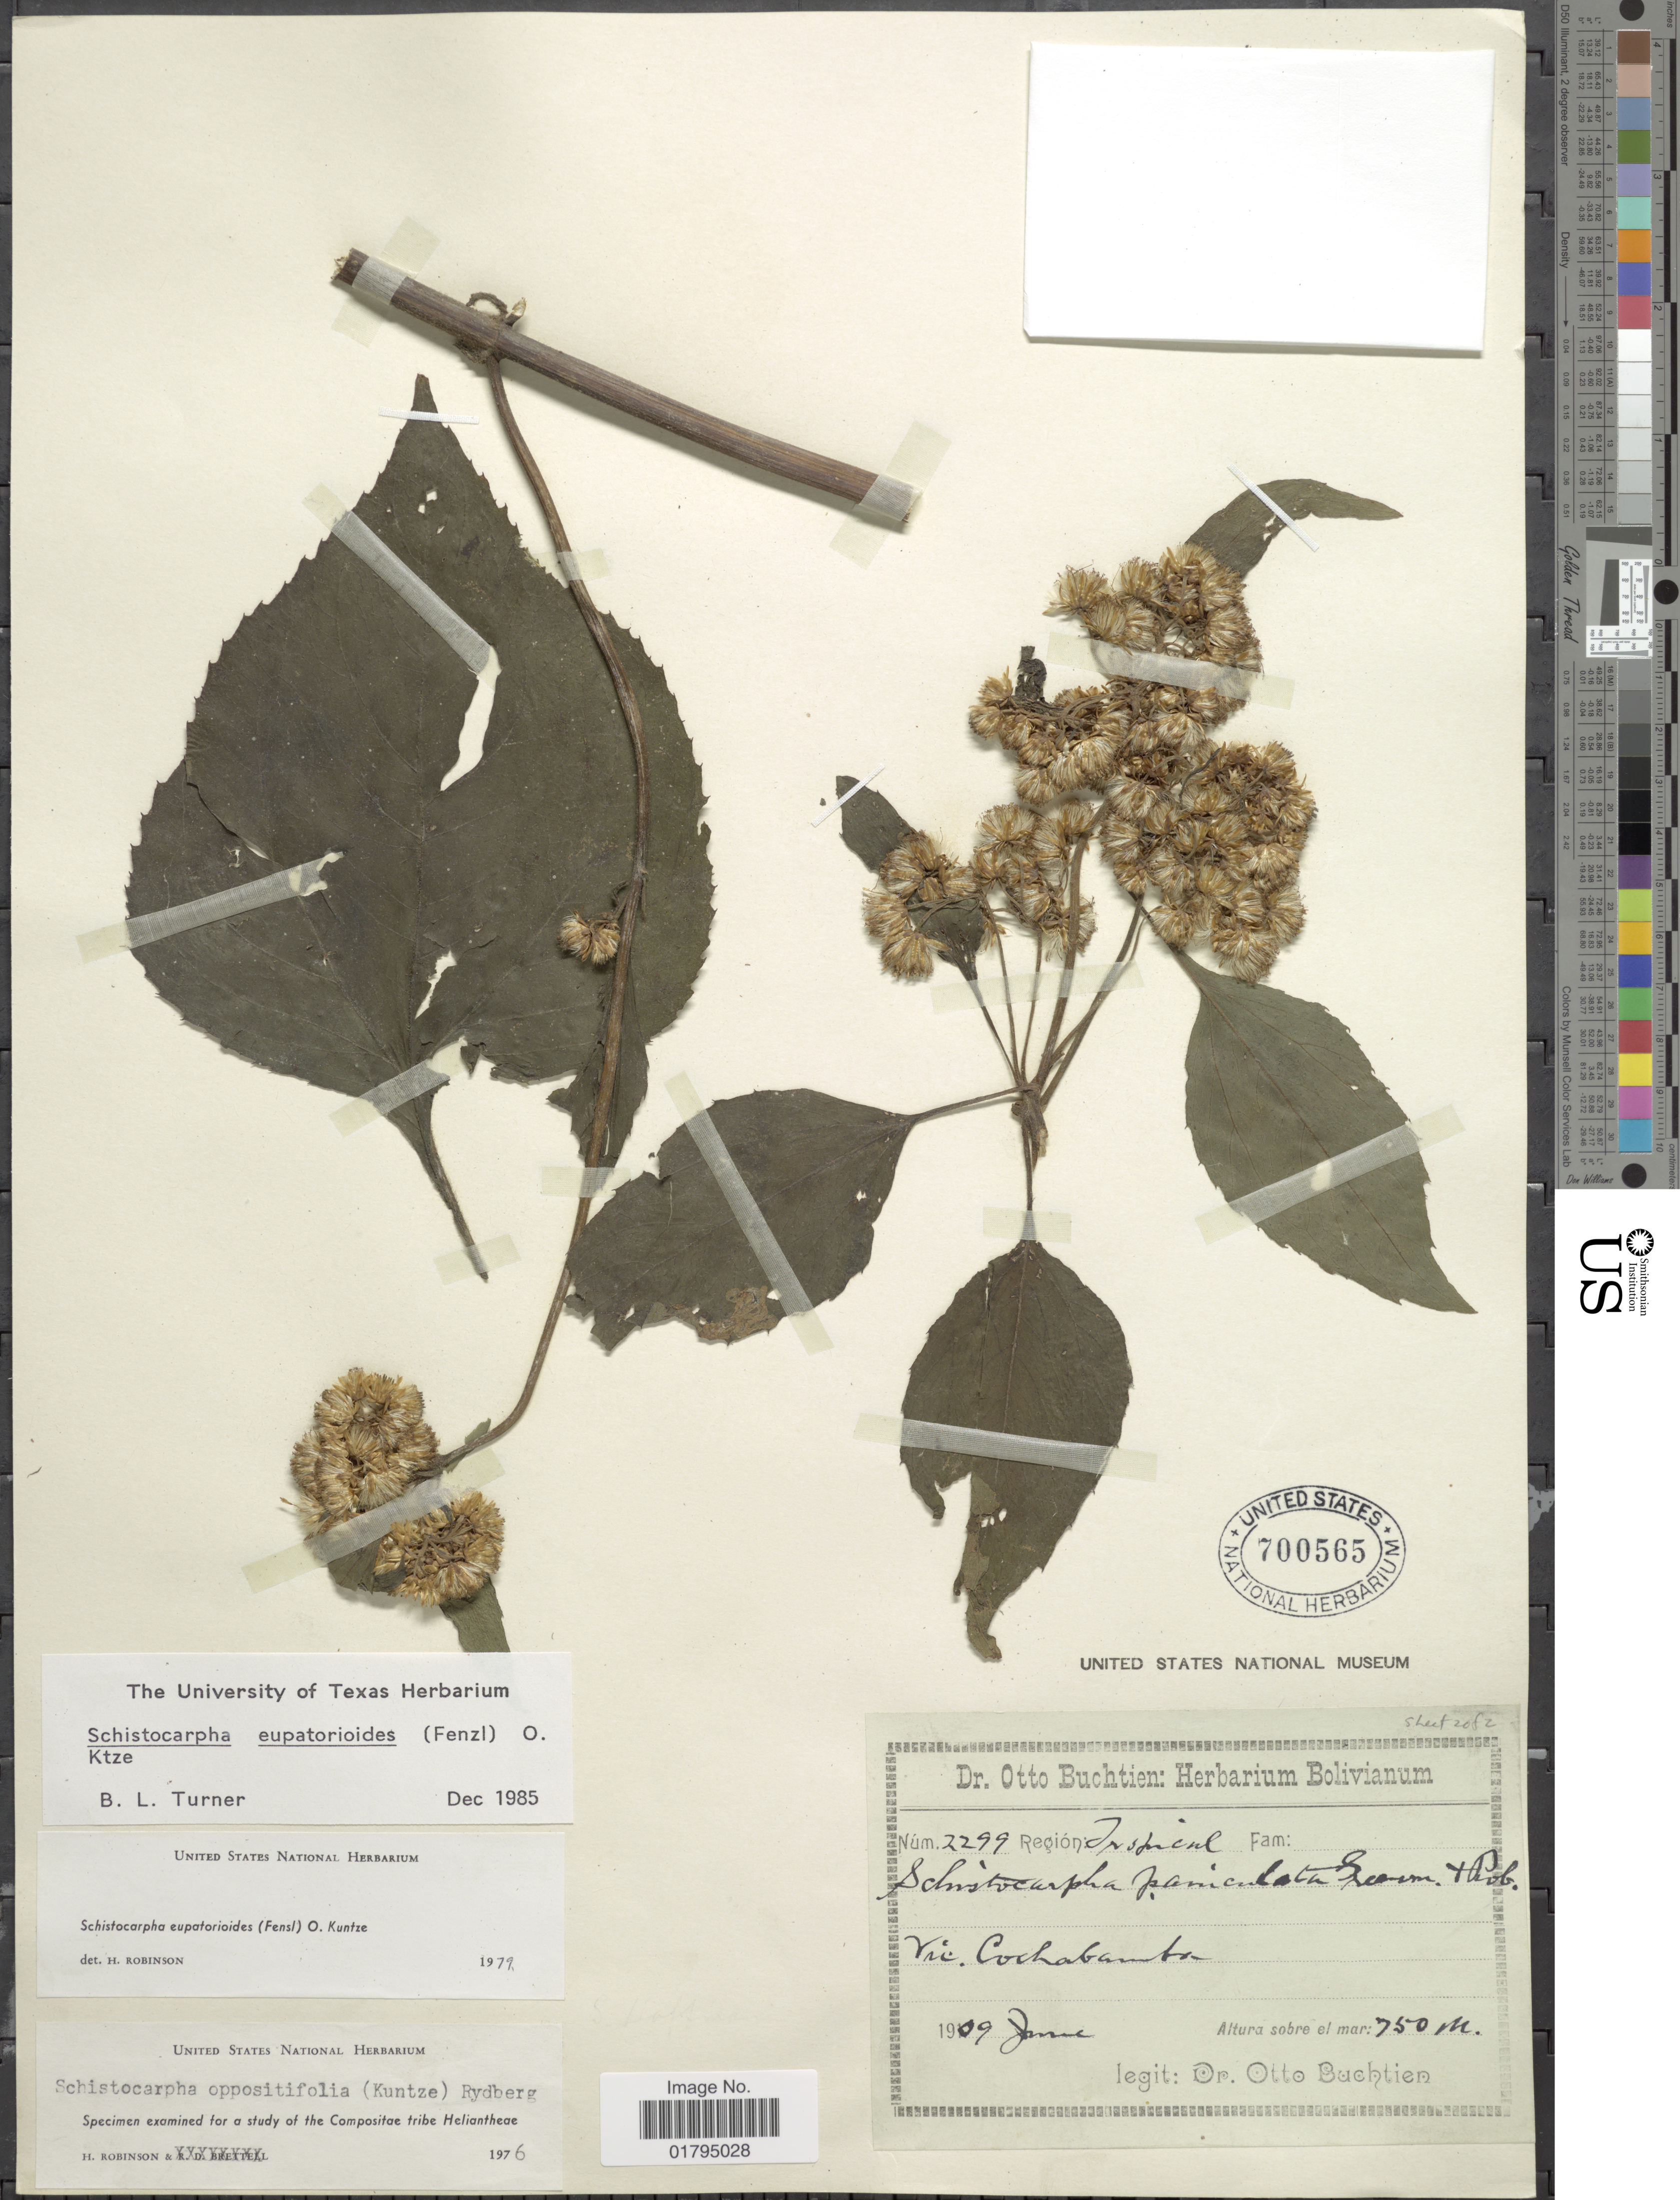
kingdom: Plantae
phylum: Tracheophyta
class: Magnoliopsida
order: Asterales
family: Asteraceae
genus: Schistocarpha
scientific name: Schistocarpha eupatorioides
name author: (Fenzl) Kuntze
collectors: O. Buchtien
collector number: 2299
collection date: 1909-06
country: Bolivia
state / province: Cochabamba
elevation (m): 750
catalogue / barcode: US 700565